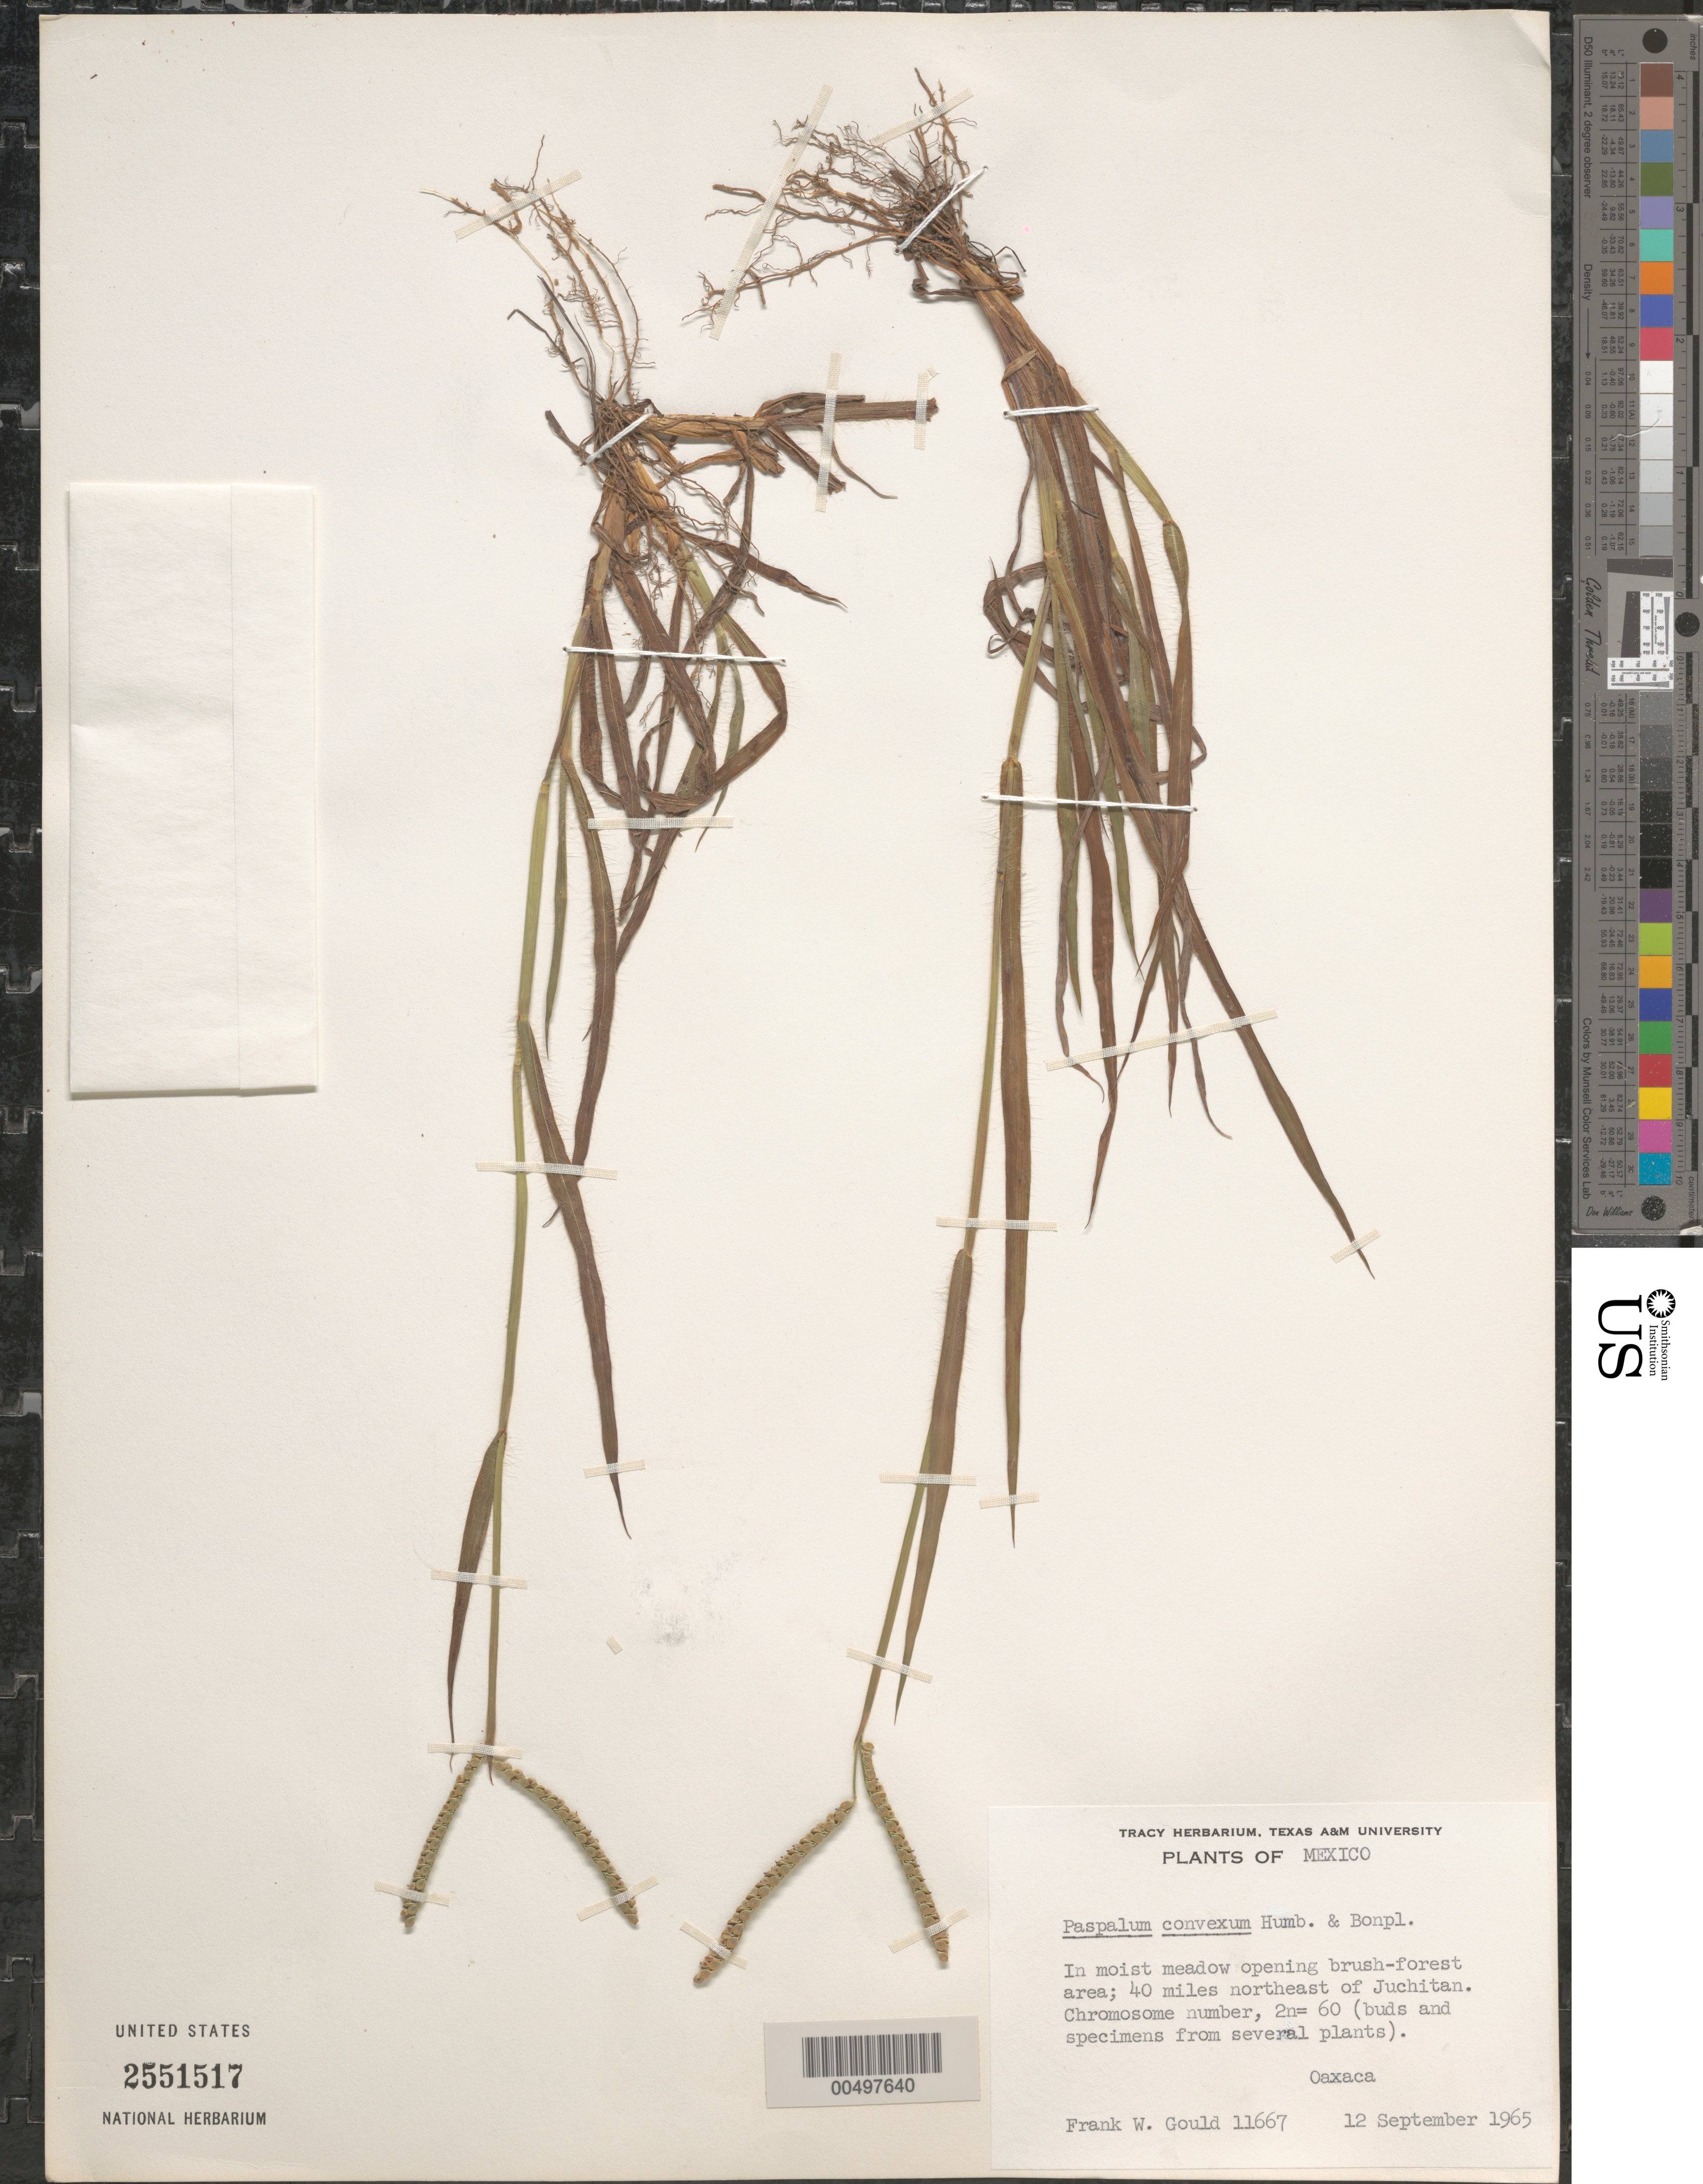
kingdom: Plantae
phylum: Tracheophyta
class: Liliopsida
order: Poales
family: Poaceae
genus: Paspalum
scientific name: Paspalum convexum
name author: Humb. & Bonpl. ex Flüggé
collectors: F. W. Gould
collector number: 11667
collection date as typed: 12 Sep 1965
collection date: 1965-09-12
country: Mexico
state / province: Oaxaca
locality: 40 mi NE of Juchitan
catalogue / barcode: US 2551517